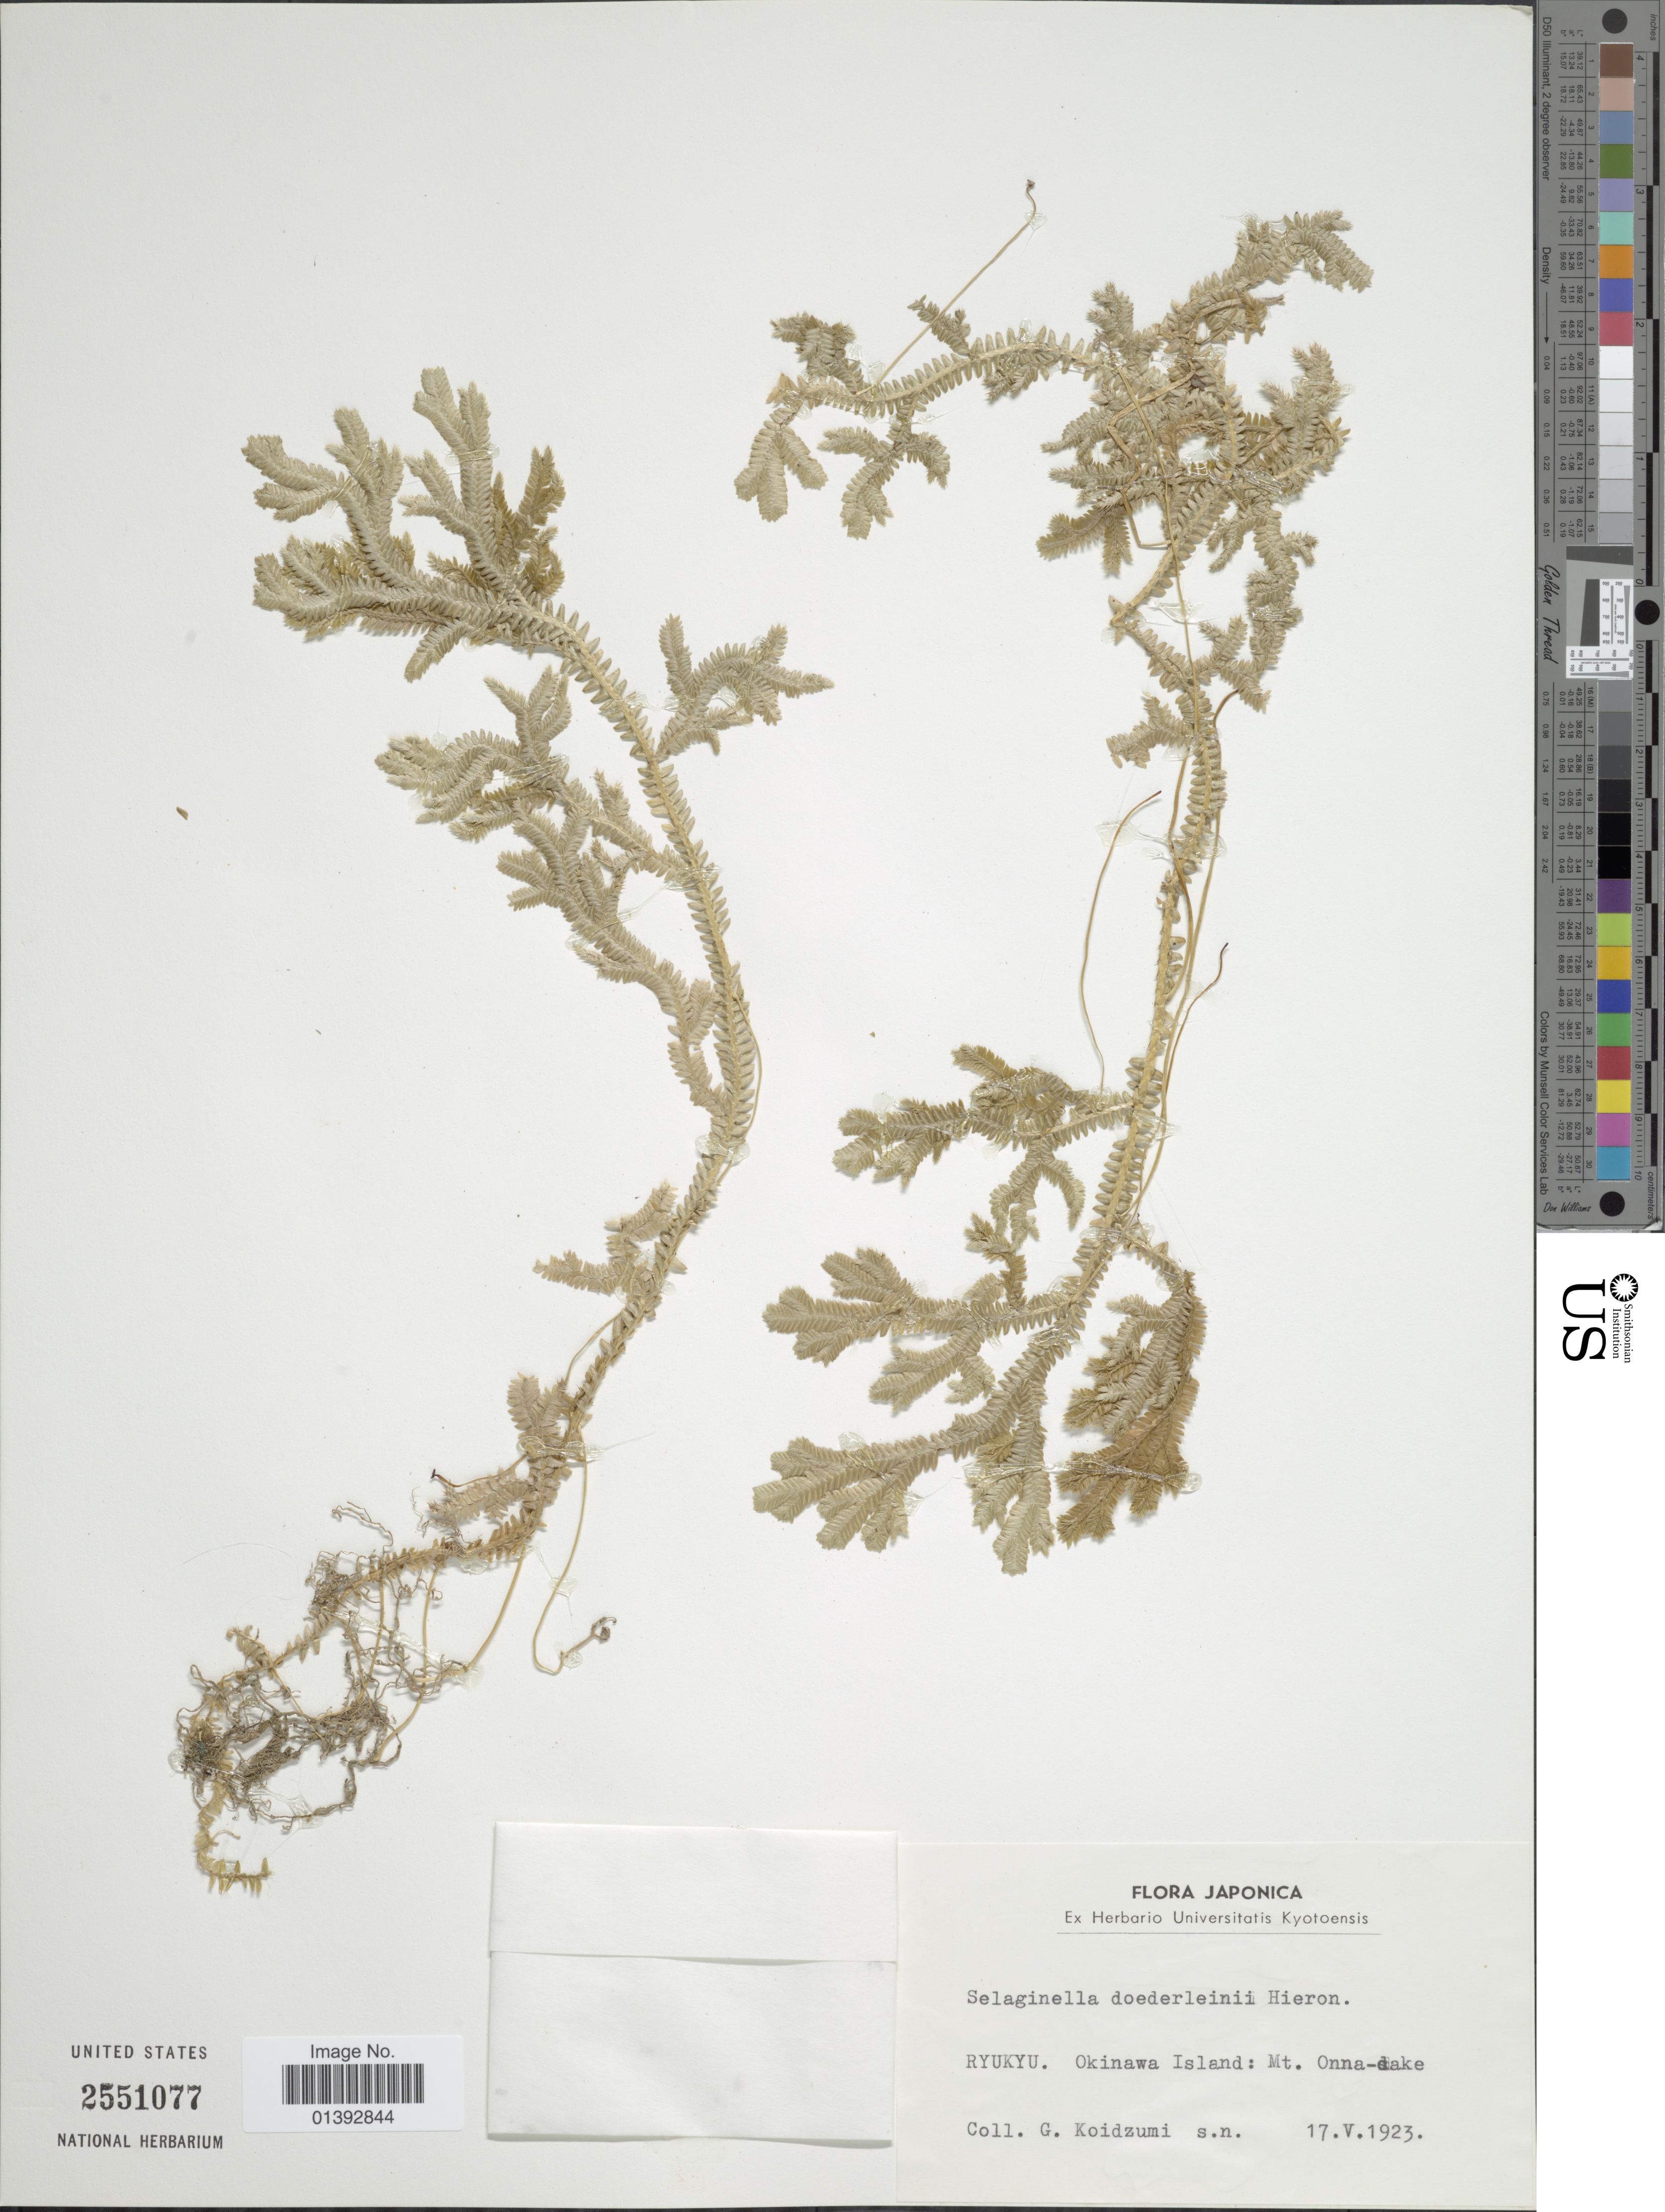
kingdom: Plantae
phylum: Tracheophyta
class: Lycopodiopsida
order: Selaginellales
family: Selaginellaceae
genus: Selaginella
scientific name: Selaginella doederleinii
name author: Hieron.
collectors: G. Koidzumi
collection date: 1923-05-17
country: Japan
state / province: Okinawa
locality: Ryukyu, Okinawa Island: Mt. Onna-dake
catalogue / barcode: US 2551077